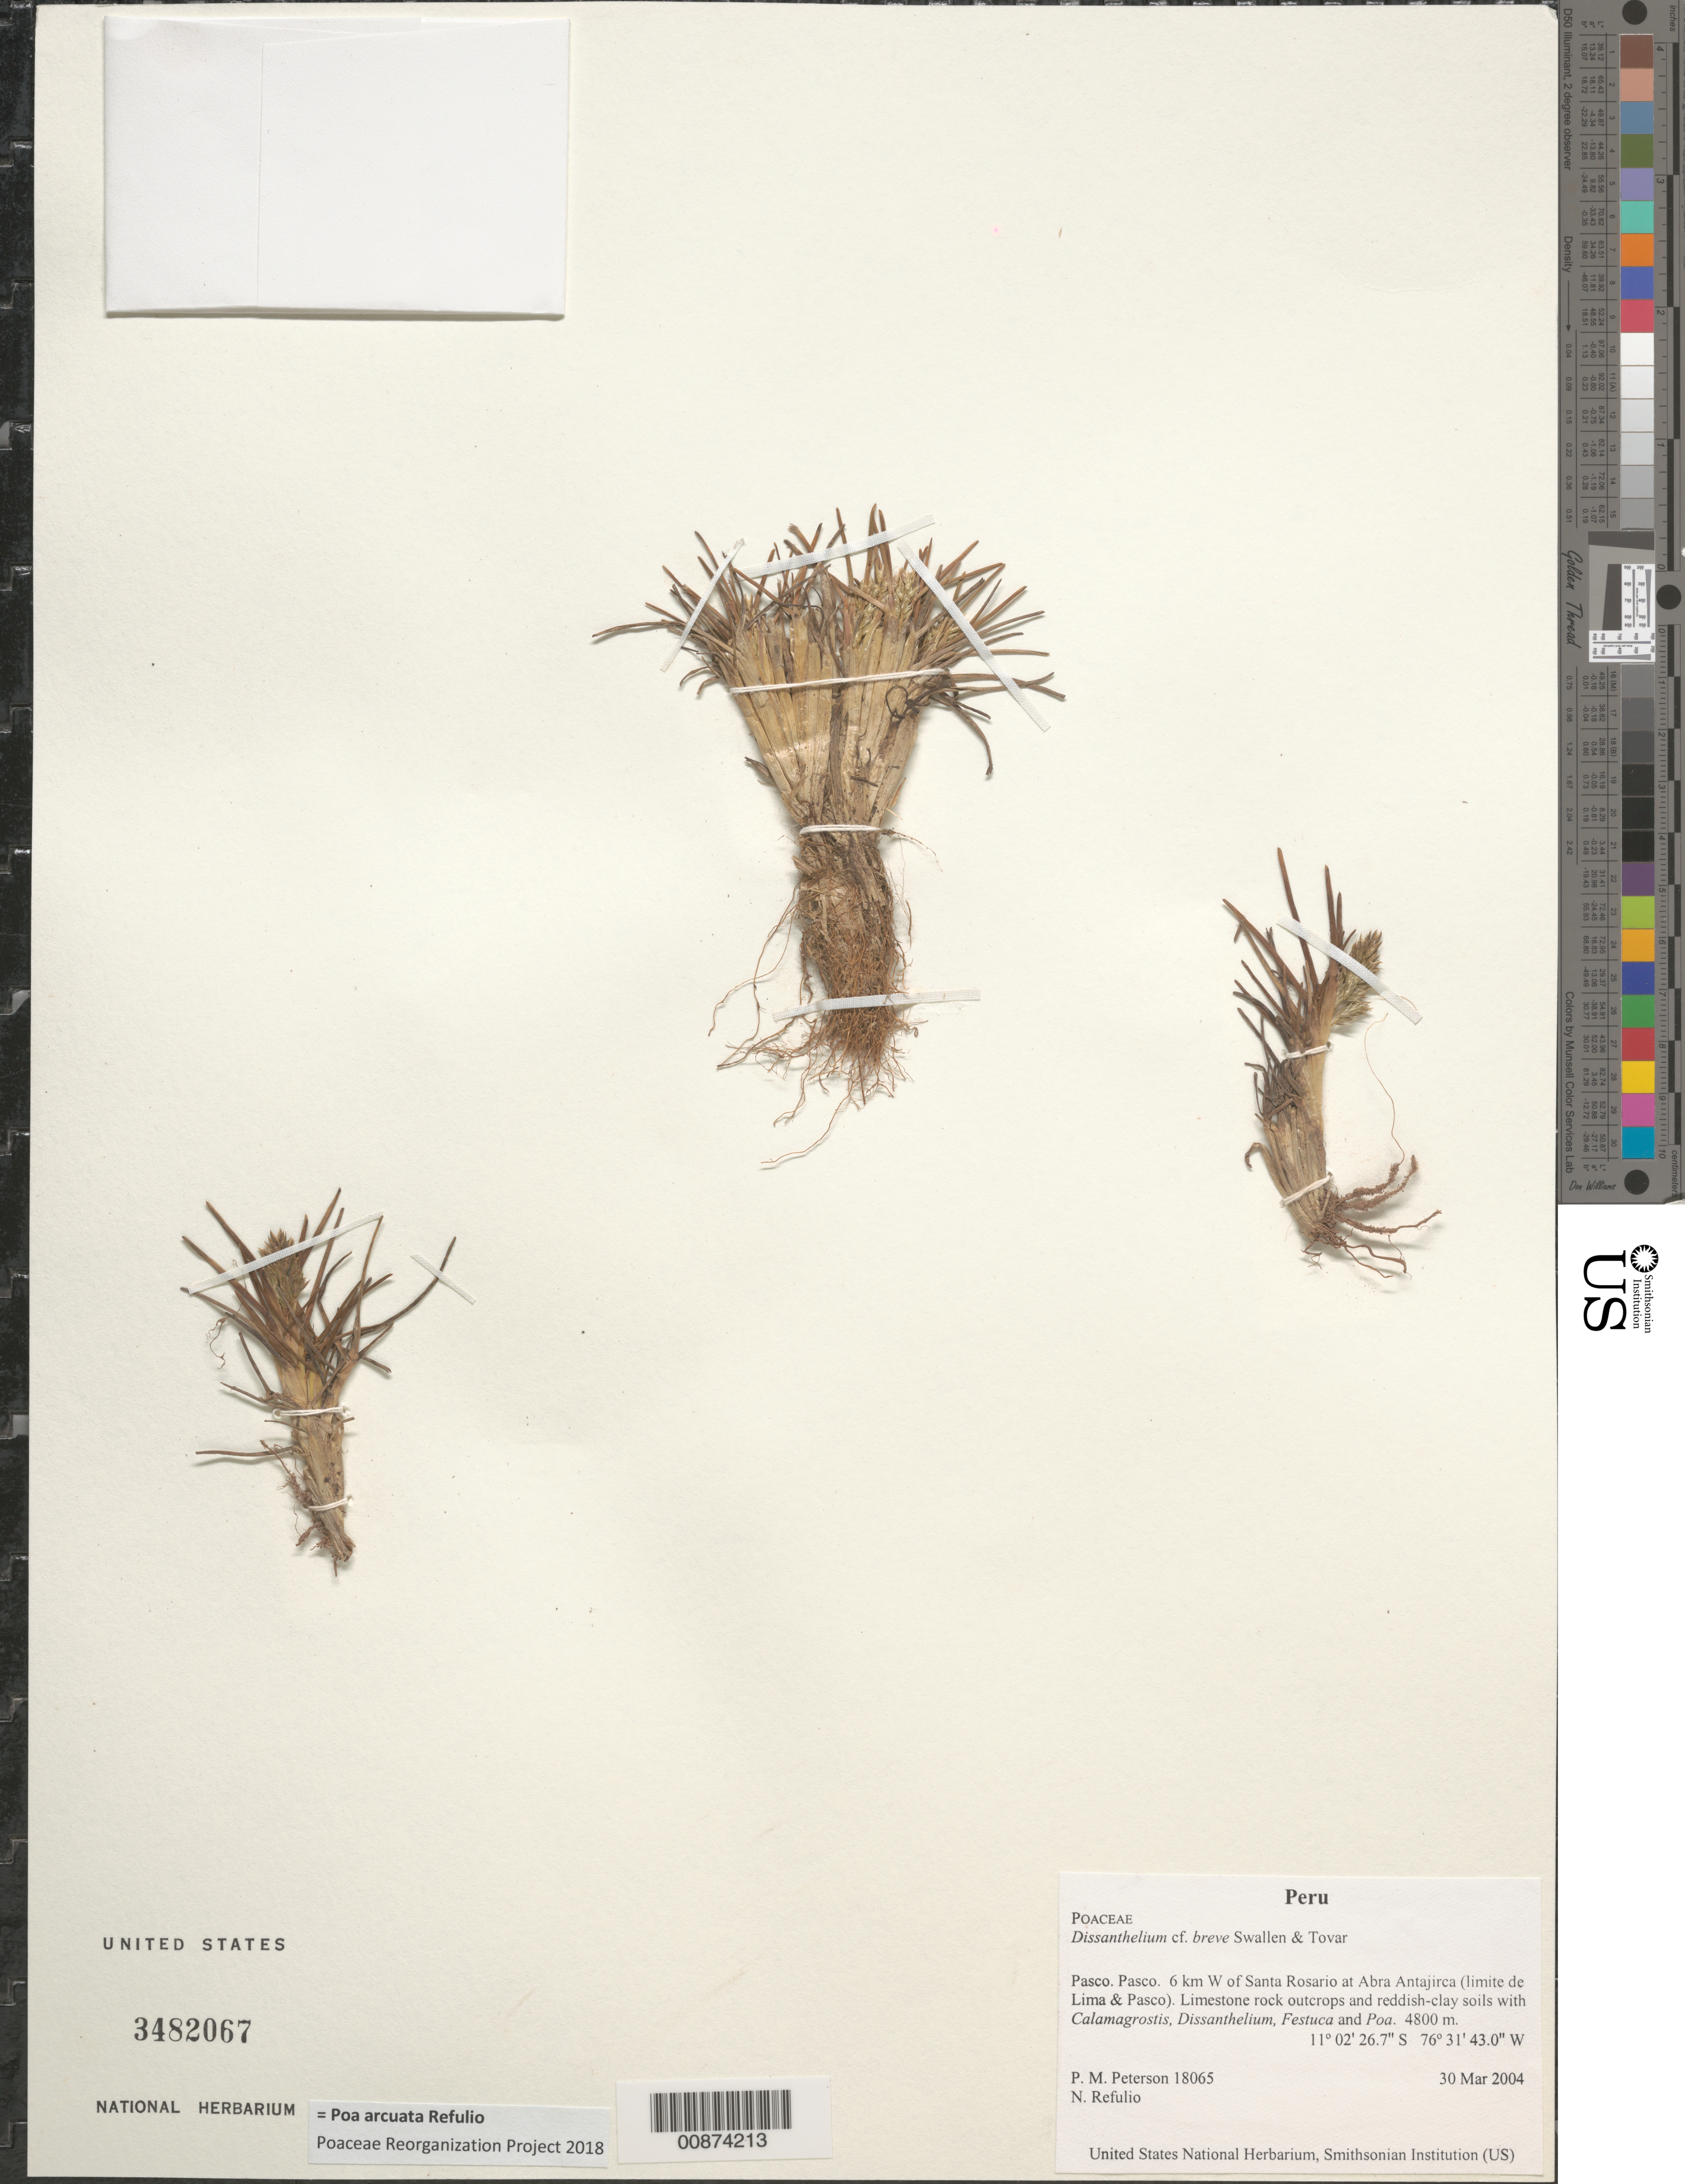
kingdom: Plantae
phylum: Tracheophyta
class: Liliopsida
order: Poales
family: Poaceae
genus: Poa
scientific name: Poa arcuata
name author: Refulio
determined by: Poaceae Reorganization Project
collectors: P. M. Peterson & N. Refulio-Rodríguez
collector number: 18065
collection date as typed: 30 Mar 2004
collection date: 2004-03-30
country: Peru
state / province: Pasco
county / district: Pasco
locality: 6 km W of Santa Rosario at Abra Antajirca (limite de Lima & Pasco). Limestone rock outcrops and reddish-clay soils with Calamagrostis, Dissanthelium, Festuca and Poa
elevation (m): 4800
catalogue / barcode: US 3482067